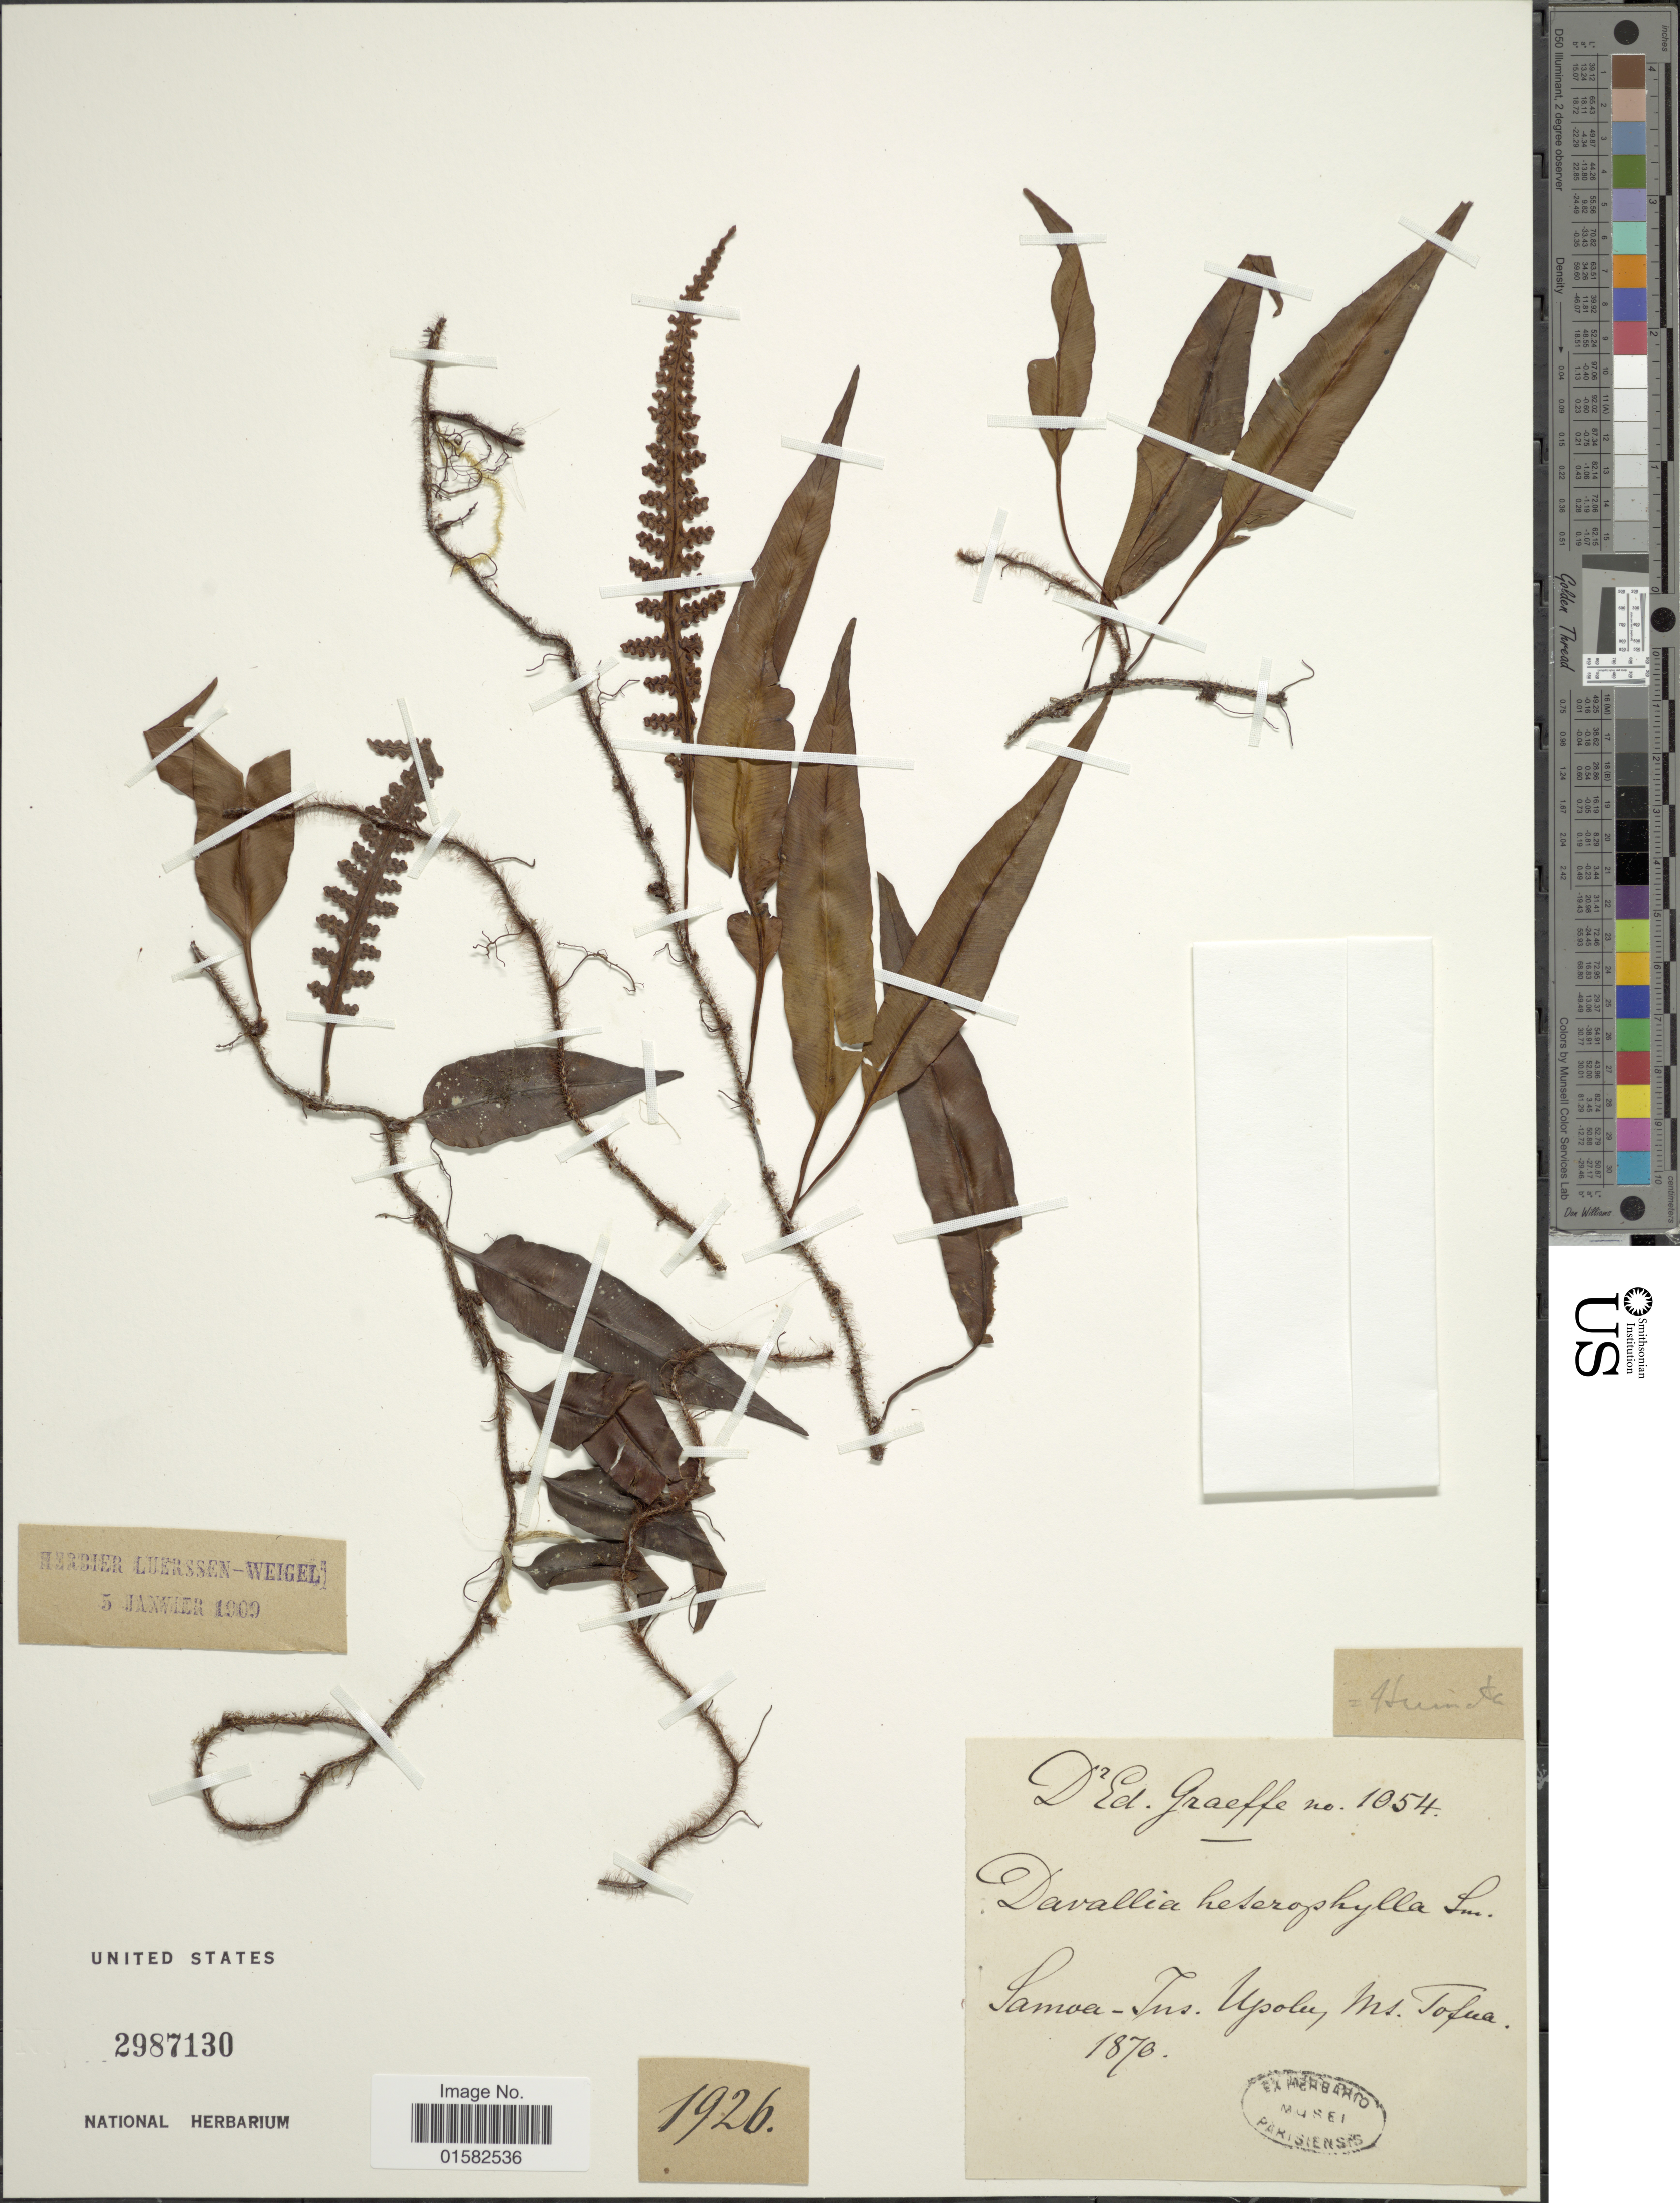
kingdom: Plantae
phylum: Tracheophyta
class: Polypodiopsida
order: Polypodiales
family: Davalliaceae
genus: Humata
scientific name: Humata heterophylla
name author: (Sm.) Desv.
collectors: E. Graeffe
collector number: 1054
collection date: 1870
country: Samoa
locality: Samoa-Ins, Upolu, Mt Tofua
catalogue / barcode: US 2987130